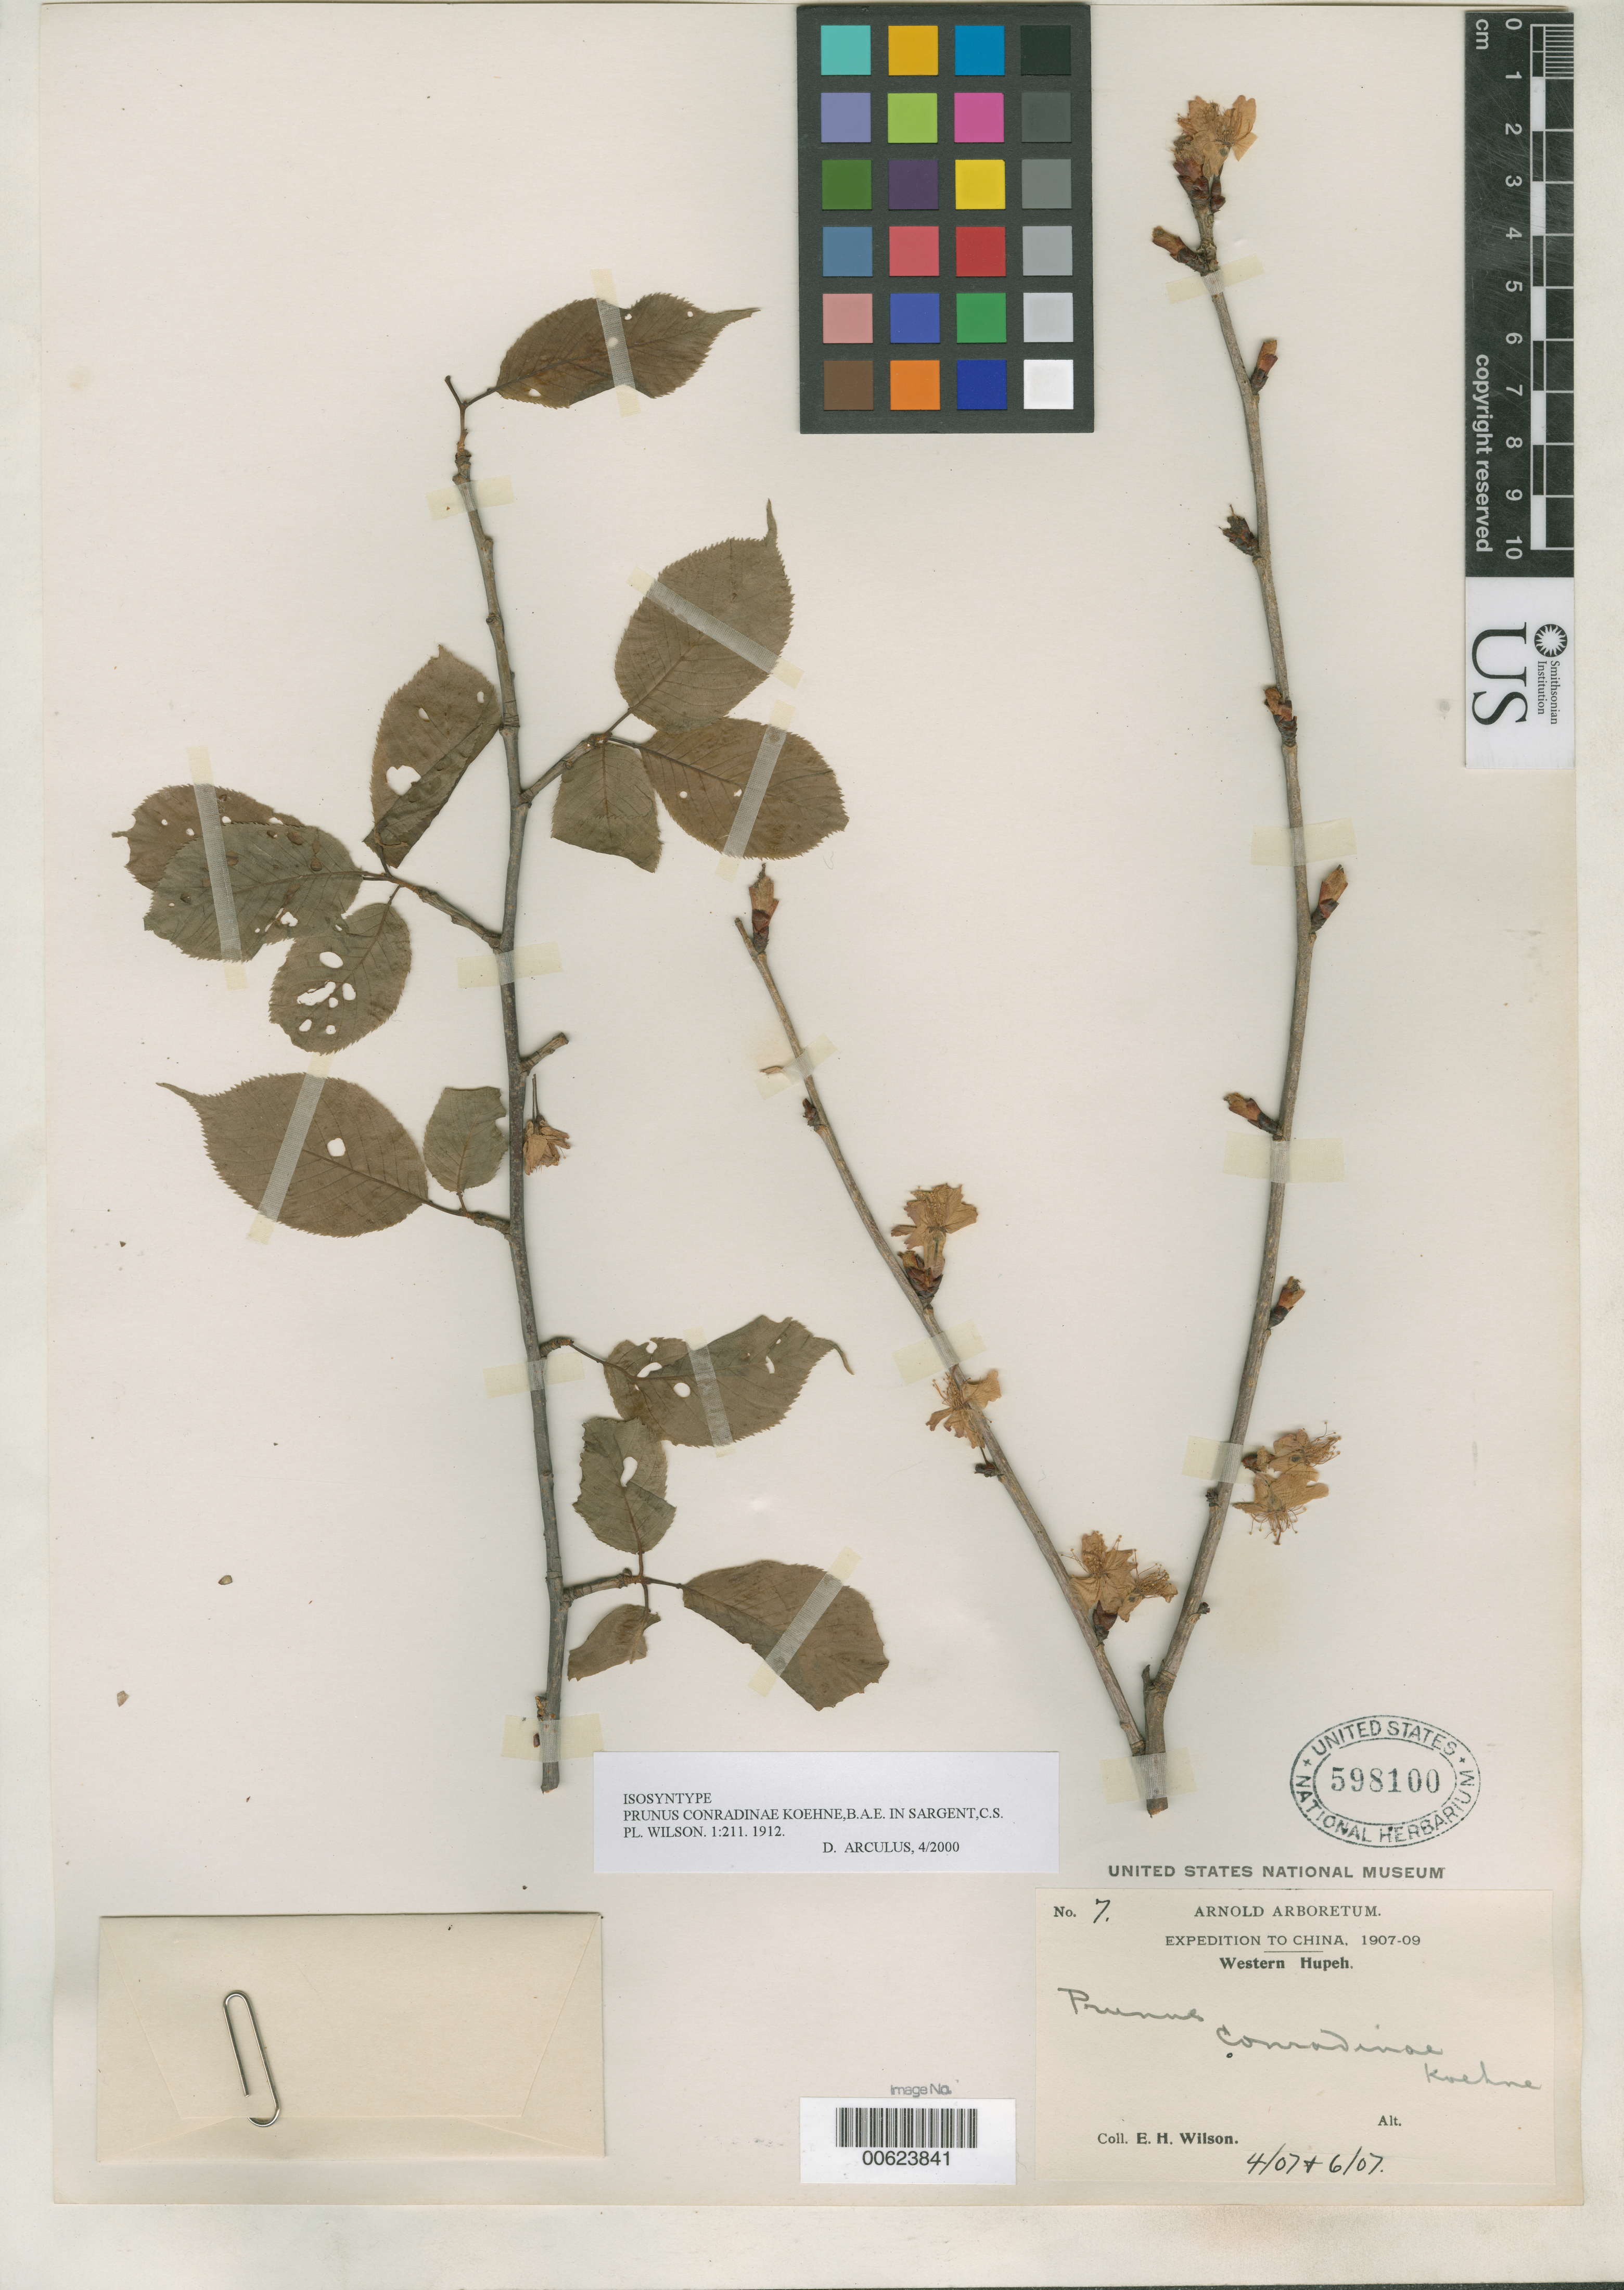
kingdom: Plantae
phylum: Tracheophyta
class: Magnoliopsida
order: Rosales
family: Rosaceae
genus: Prunus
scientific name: Prunus conradinae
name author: Koehne in Sarg.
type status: Isosyntype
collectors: E. H. Wilson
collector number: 7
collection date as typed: Apr 1907 and -- Jun 1907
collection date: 1907-04,1907-06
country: China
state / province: Hubei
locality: Western Hupeh.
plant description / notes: One additional syntype (Wilson 3) mounted with isotype of Prunus malifolia and filed under that name.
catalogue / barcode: US 598100